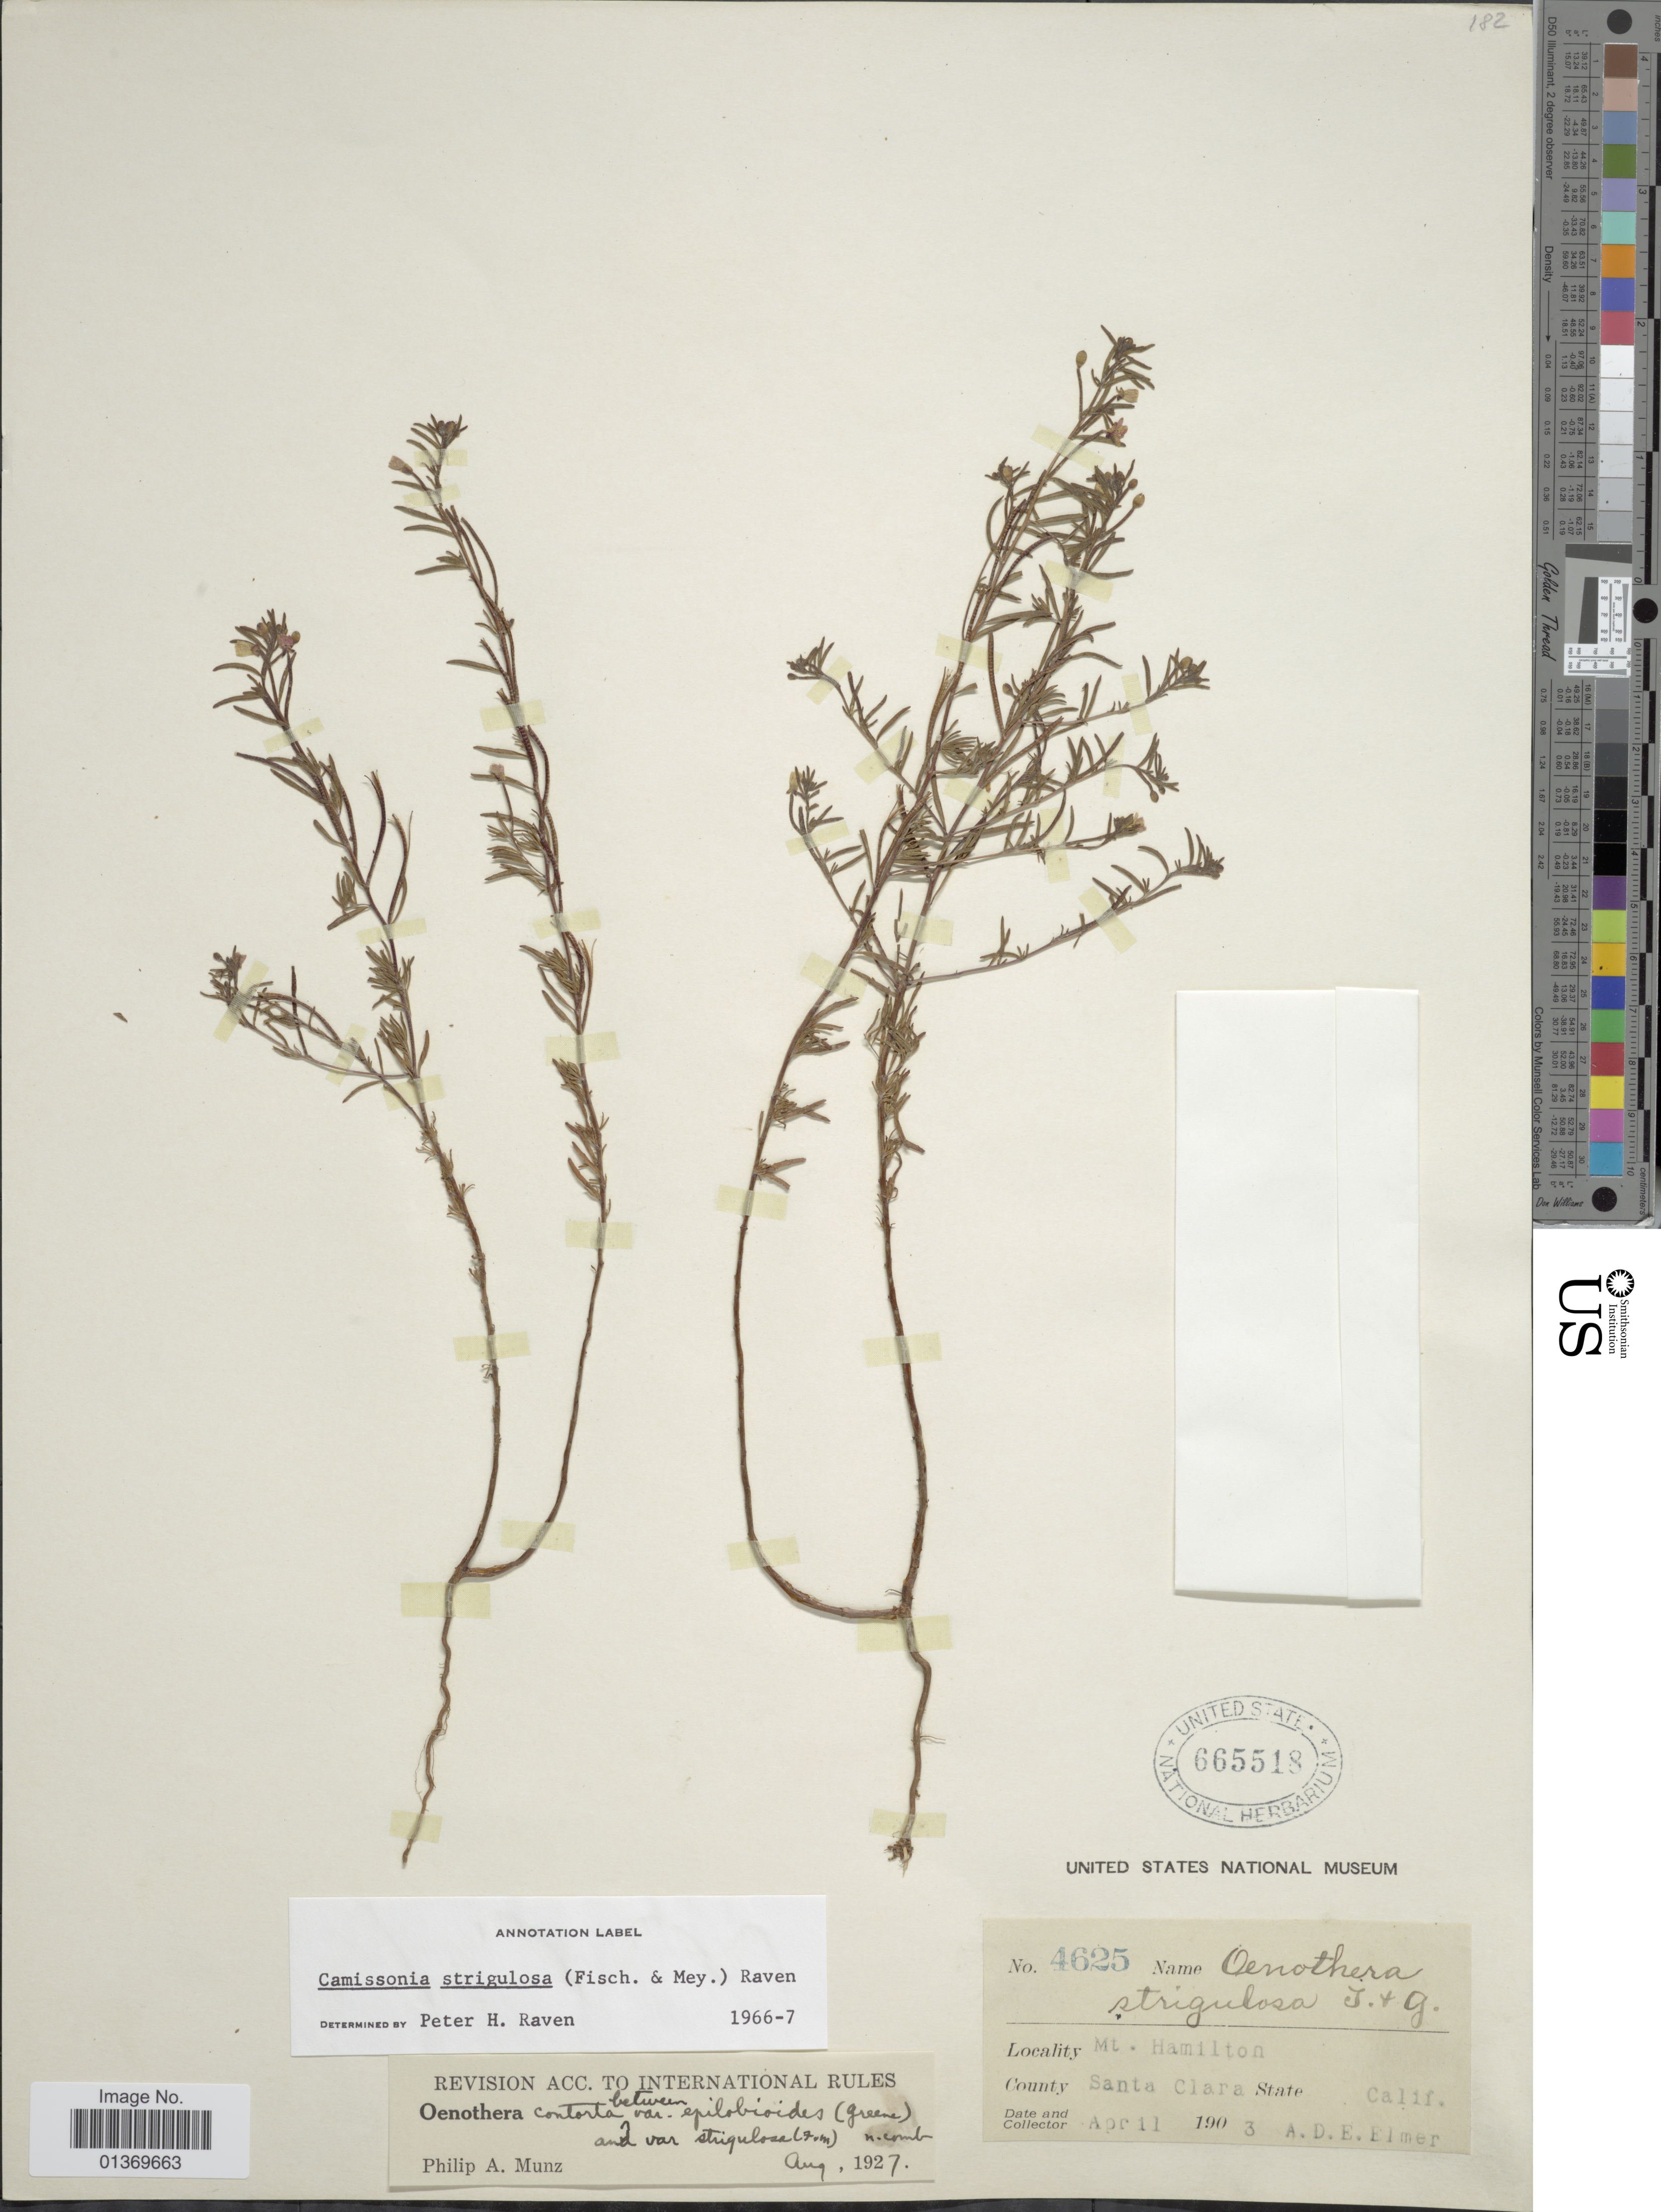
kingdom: Plantae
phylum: Tracheophyta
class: Magnoliopsida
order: Myrtales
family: Onagraceae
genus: Camissonia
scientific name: Camissonia strigulosa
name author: (Fisch. & C.A. Mey.) P.H. Raven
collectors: A. D. E. Elmer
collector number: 4625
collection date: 1903-04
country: United States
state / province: California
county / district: Santa Clara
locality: Mt. Hamilton, County Santa Clara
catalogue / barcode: US 665518